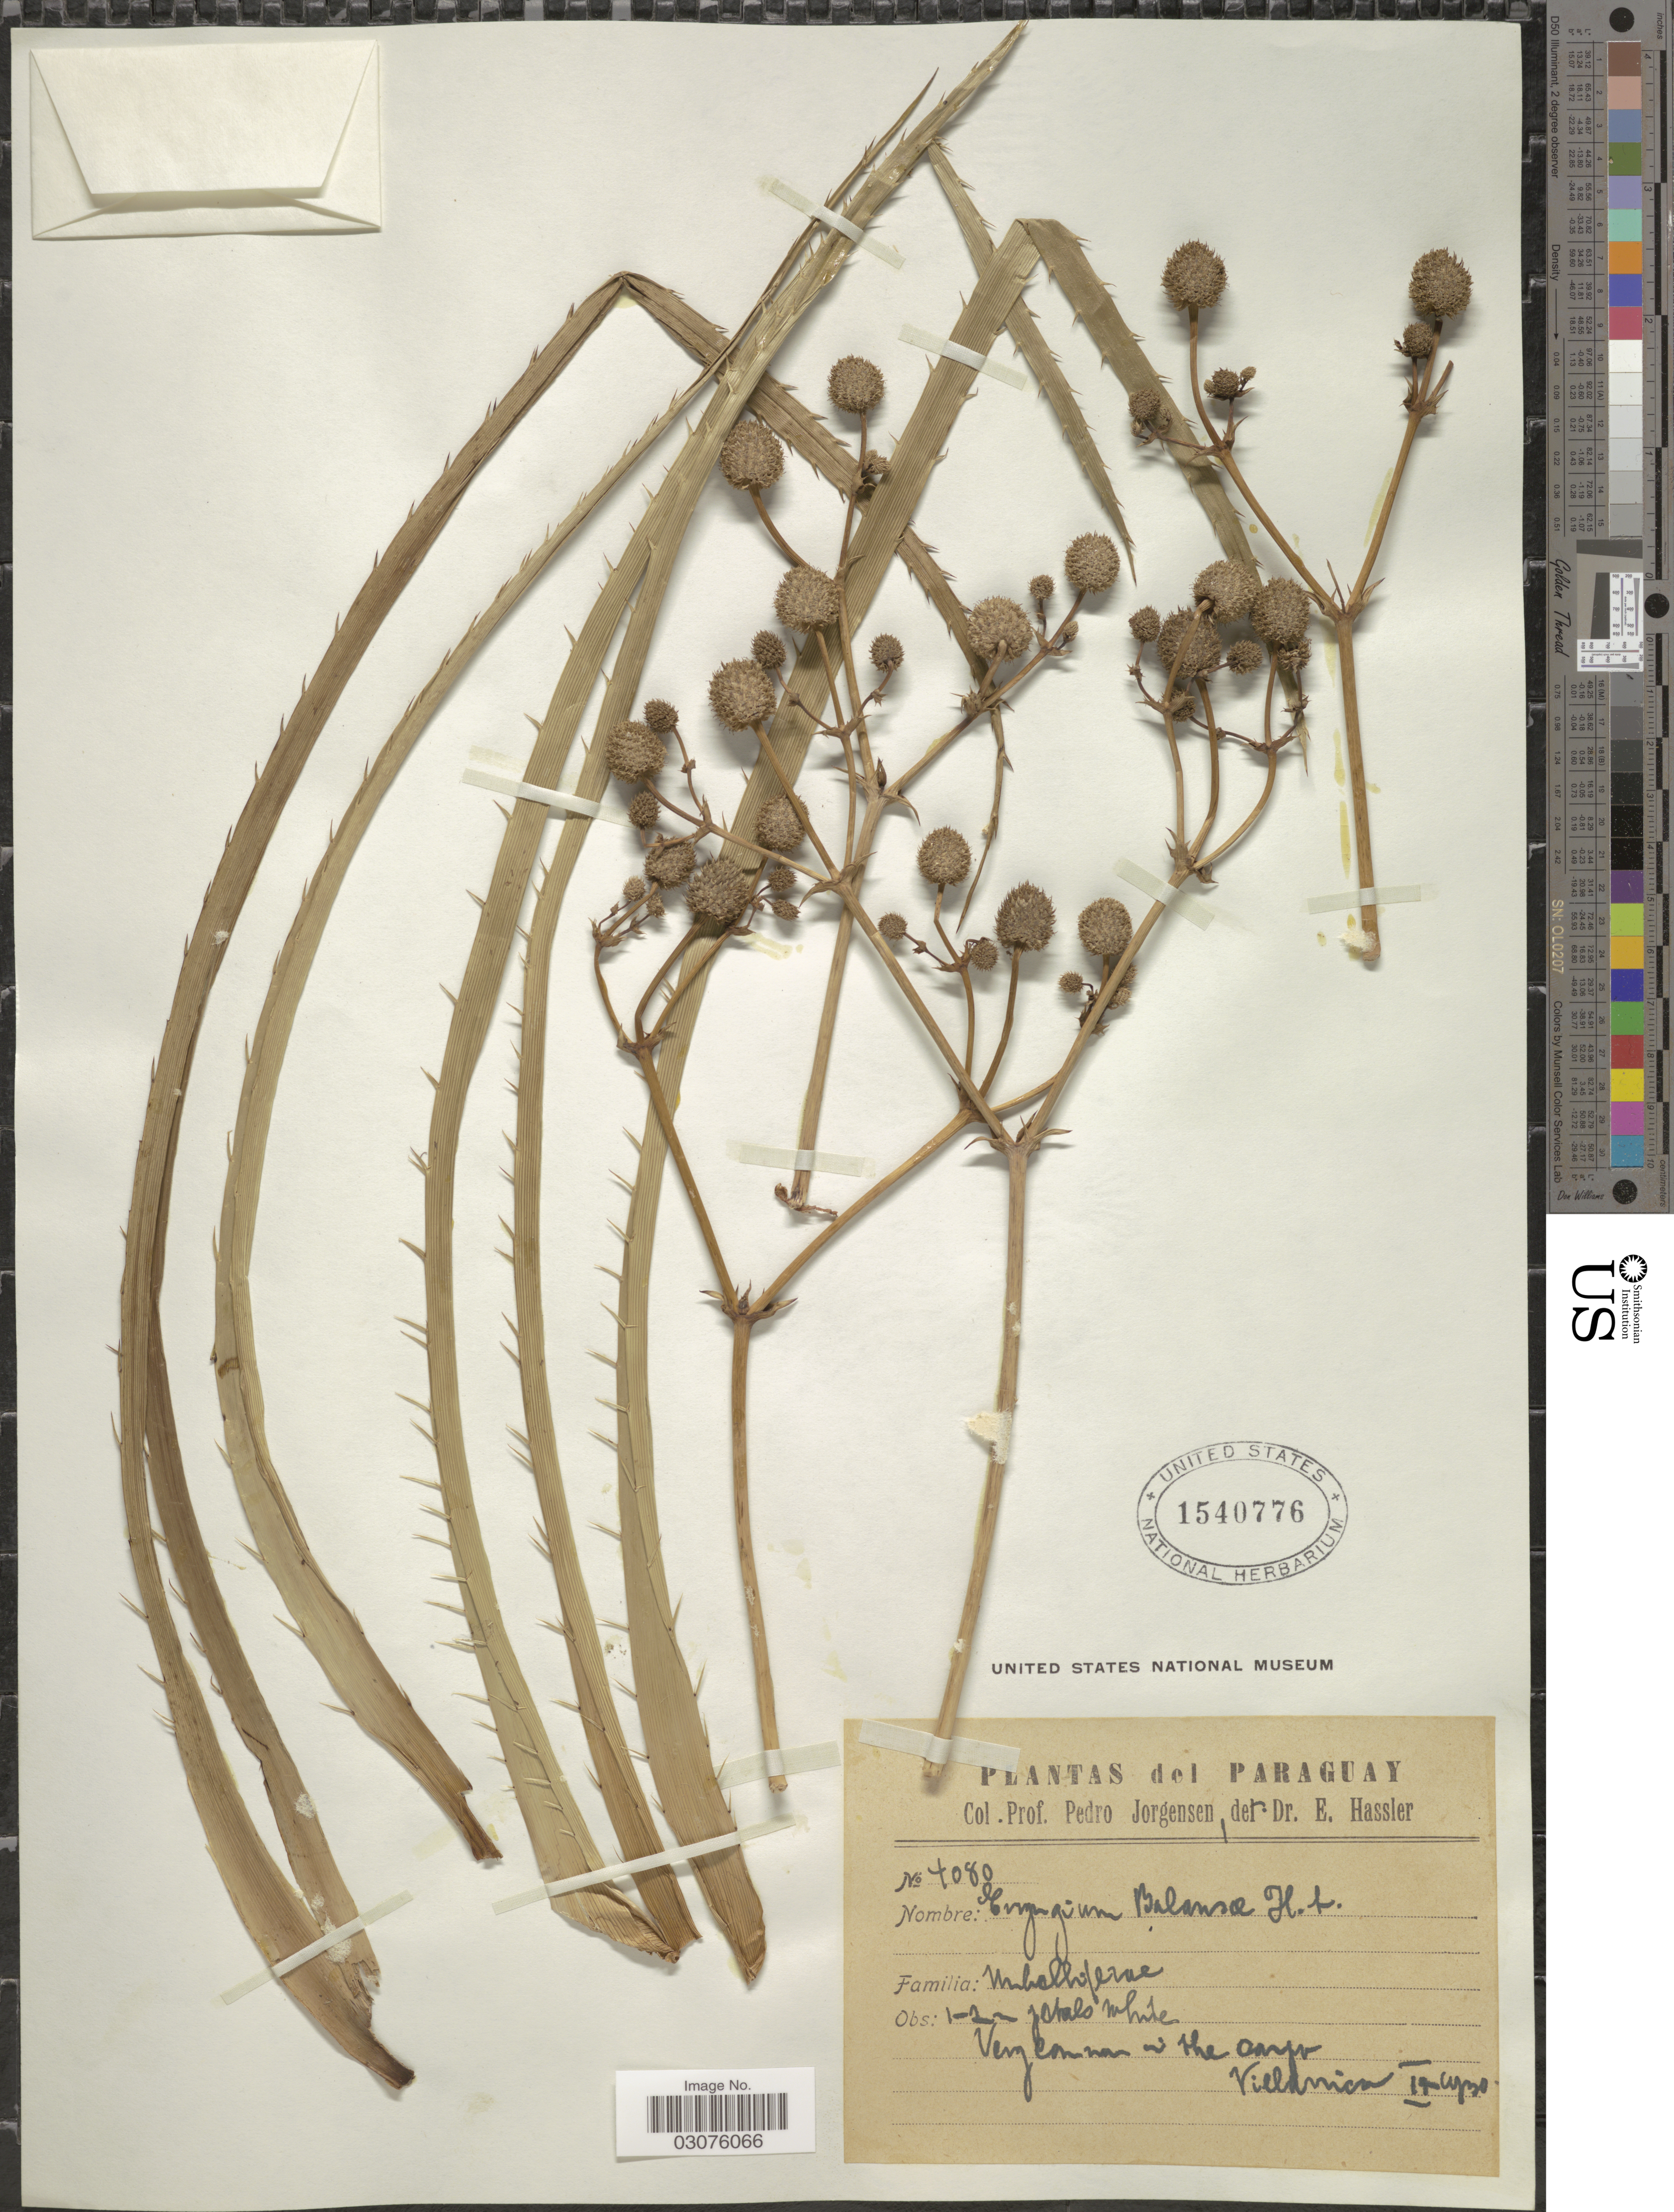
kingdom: Plantae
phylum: Tracheophyta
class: Magnoliopsida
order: Apiales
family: Apiaceae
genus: Eryngium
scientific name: Eryngium balansae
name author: H. Wolff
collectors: P. Jörgensen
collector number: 4080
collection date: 1930-09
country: Paraguay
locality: Villarrica.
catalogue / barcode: US 1540776